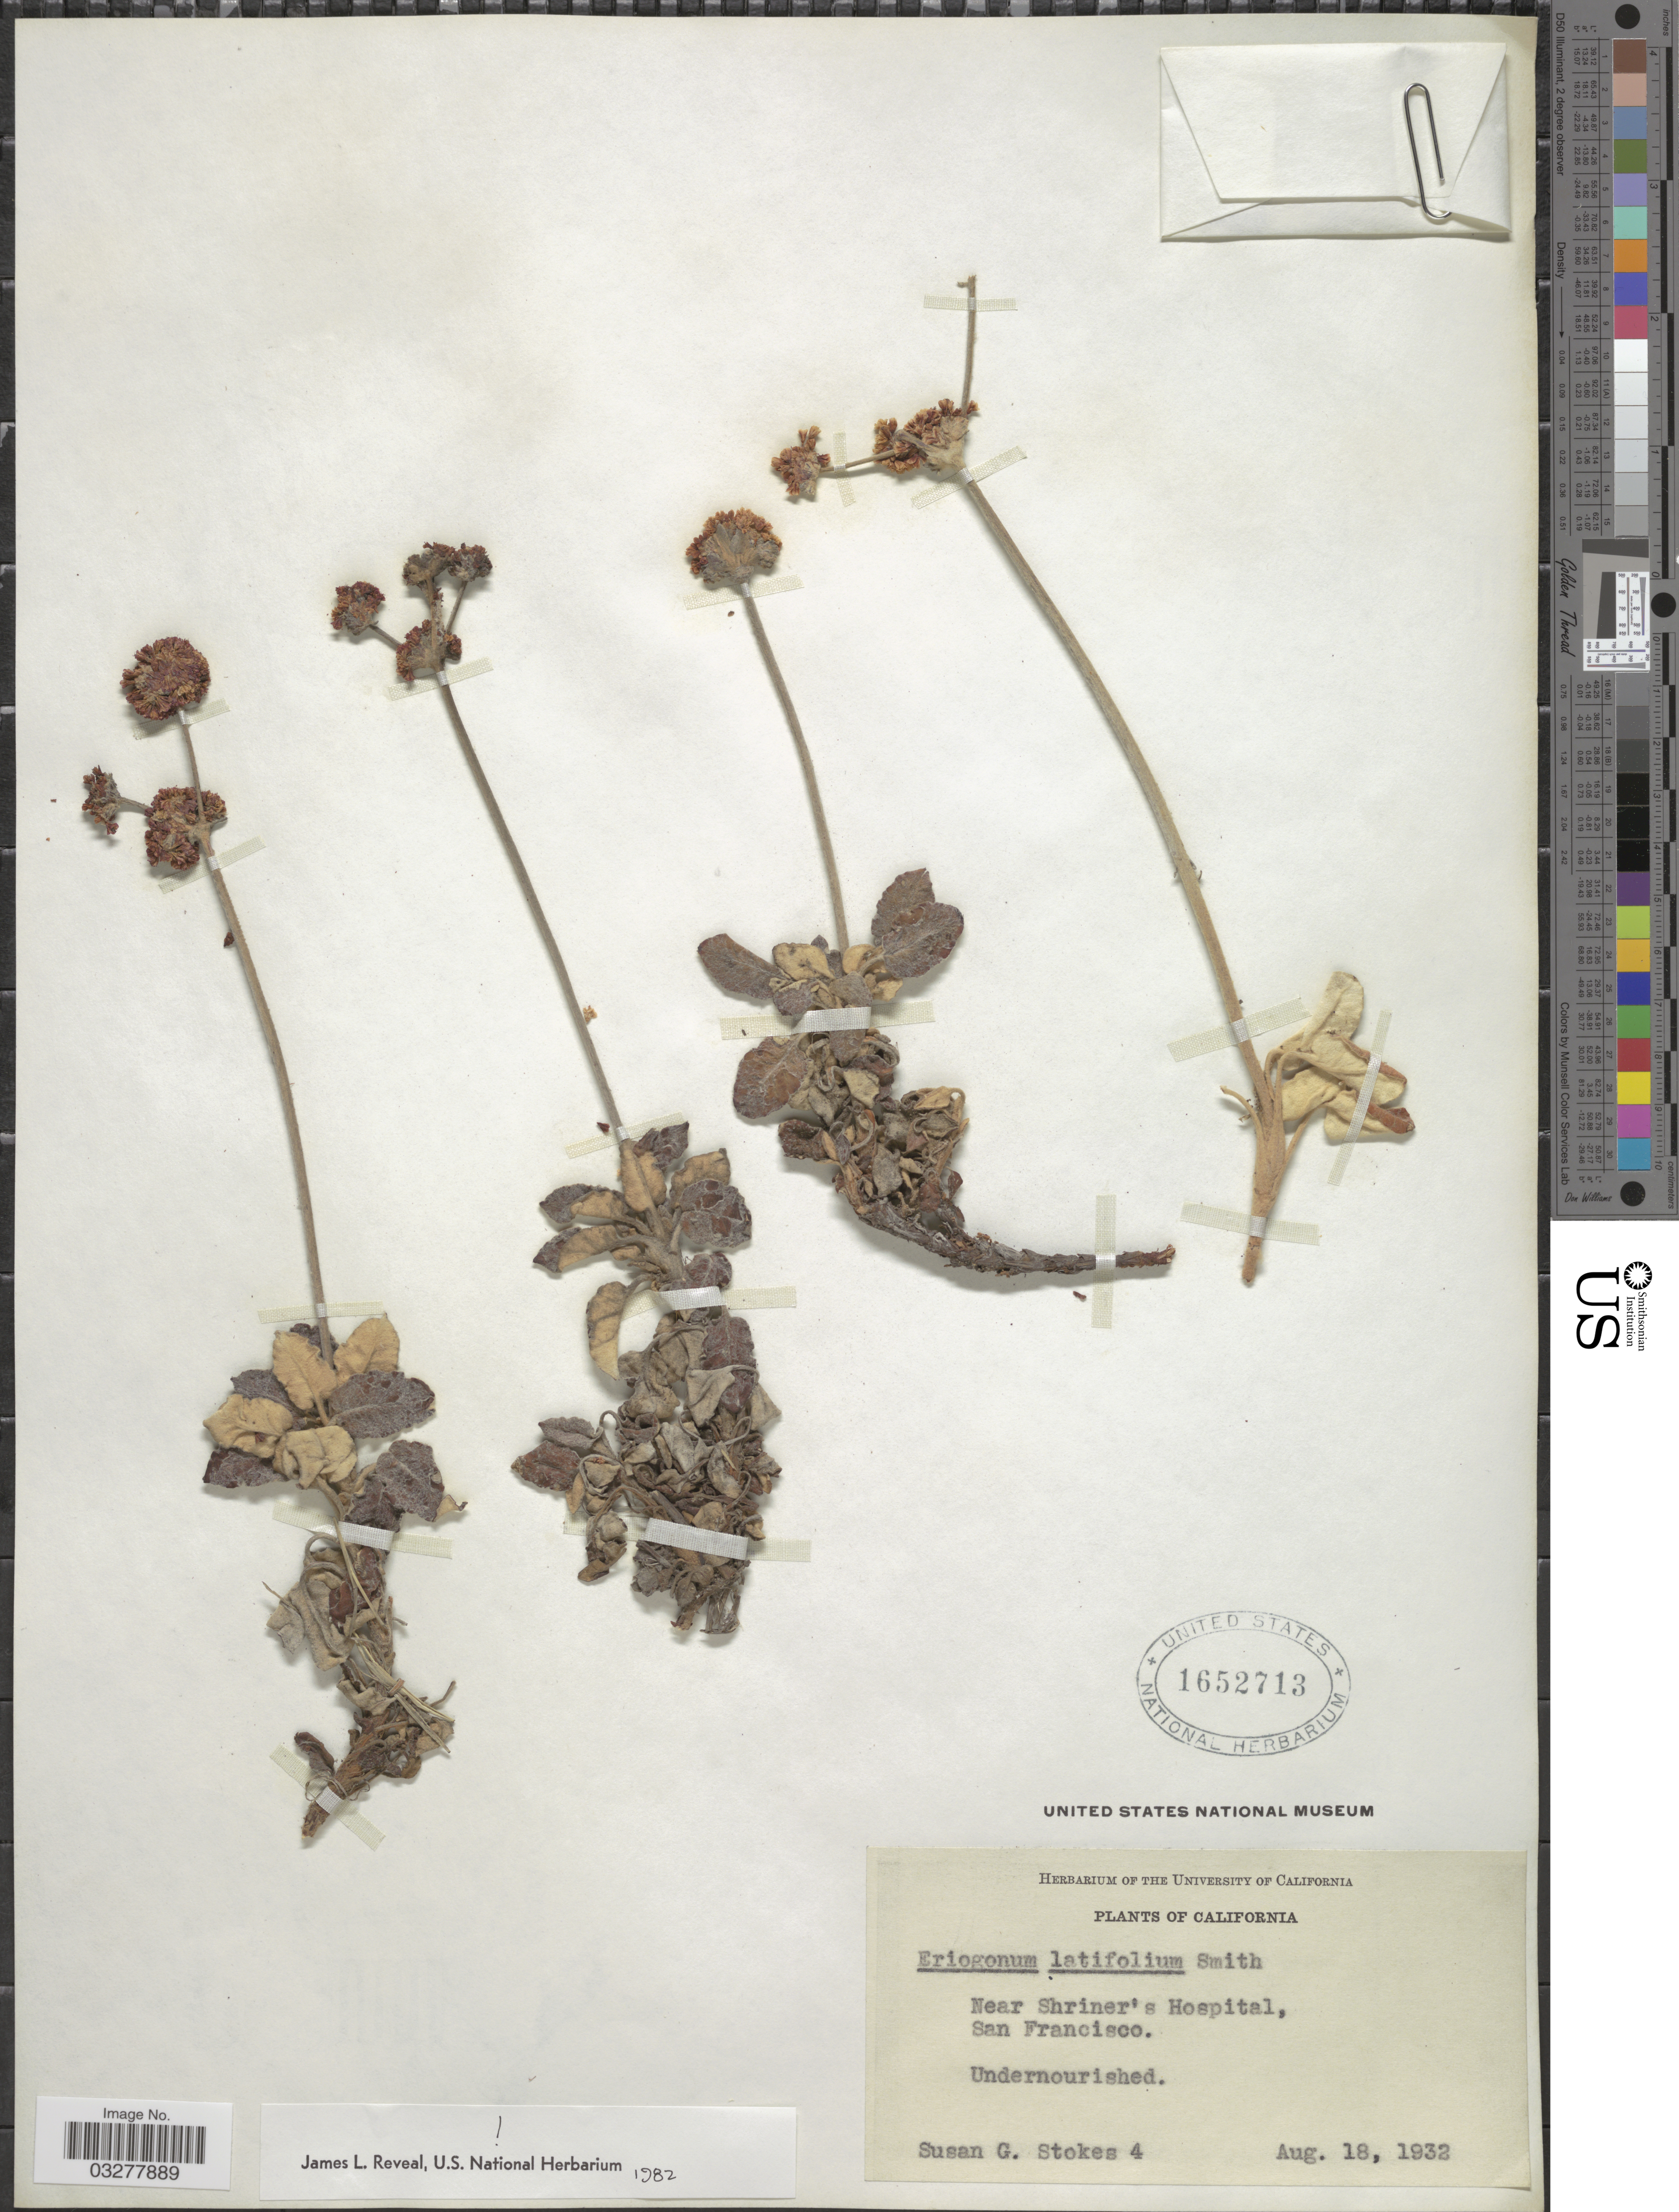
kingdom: Plantae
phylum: Tracheophyta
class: Magnoliopsida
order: Caryophyllales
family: Polygonaceae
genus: Eriogonum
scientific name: Eriogonum latifolium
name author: Sm.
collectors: S. G. Stokes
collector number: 4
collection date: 1932-08-18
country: United States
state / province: California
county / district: San Francisco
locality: Near Shriner's Hospital, San Francisco.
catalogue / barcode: US 1652713